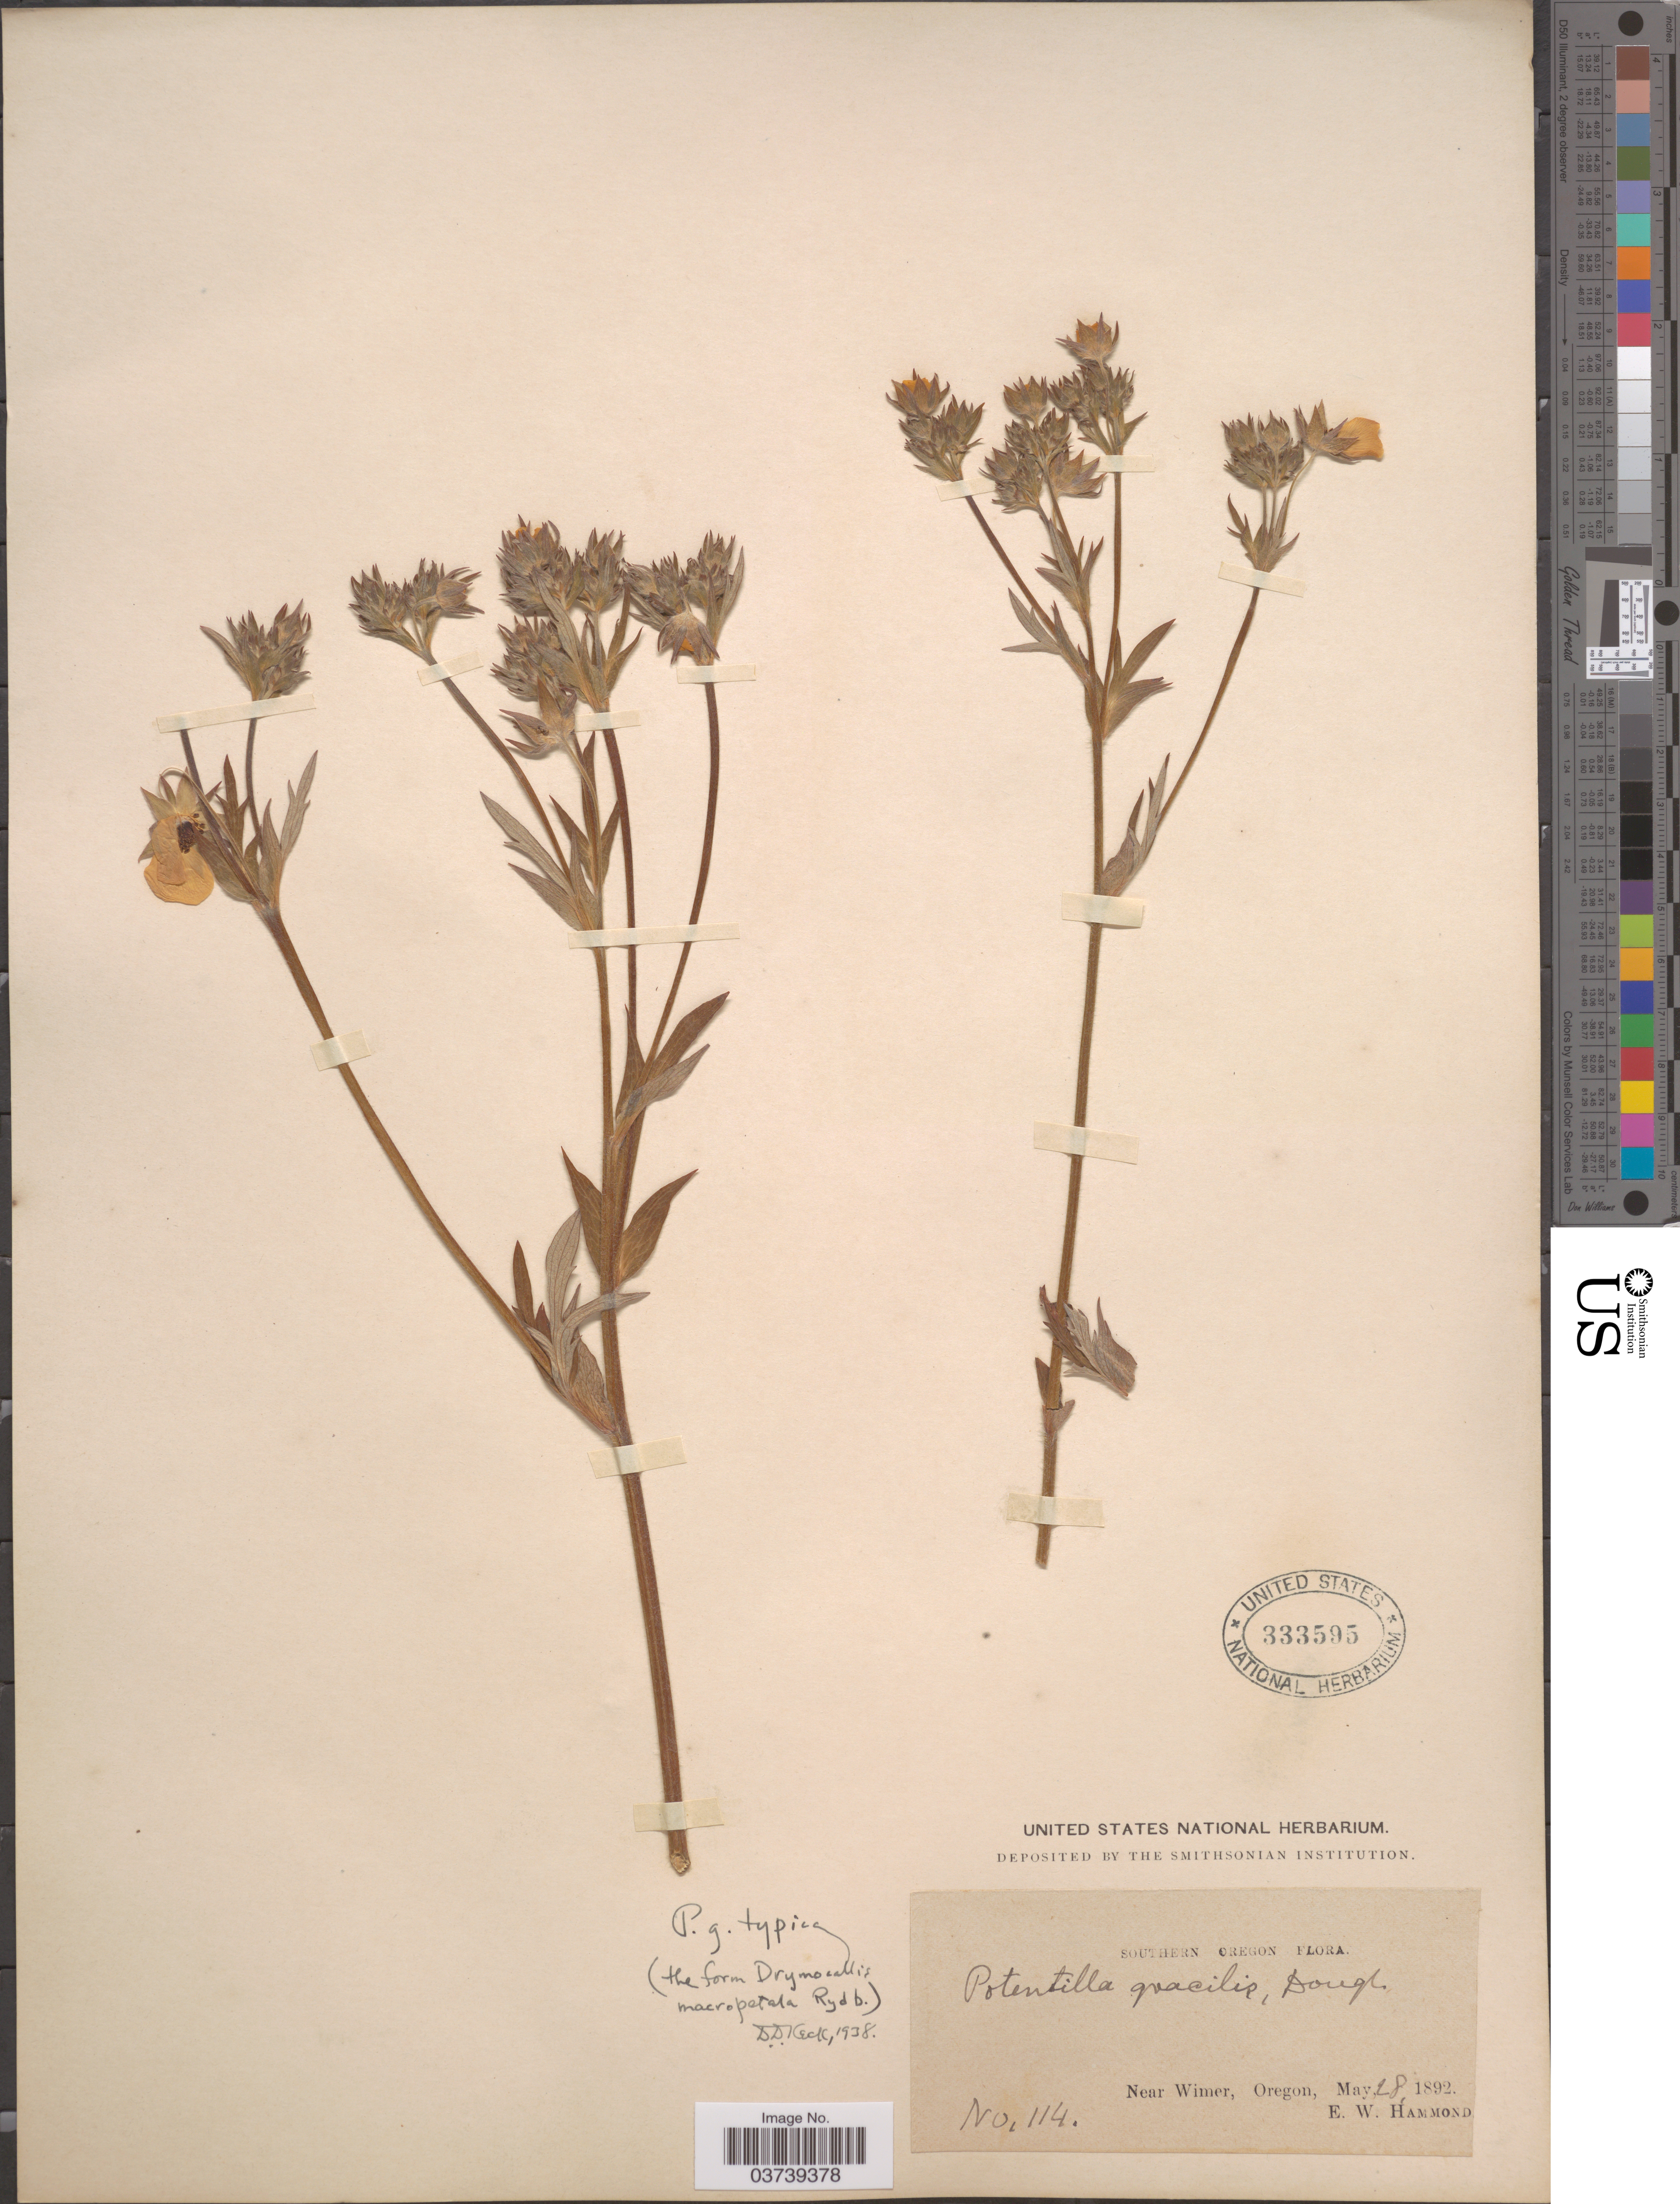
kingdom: Plantae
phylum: Tracheophyta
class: Magnoliopsida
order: Rosales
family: Rosaceae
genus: Potentilla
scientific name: Potentilla gracilis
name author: Douglas ex Hook.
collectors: E. Hammond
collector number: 114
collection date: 1892-05-28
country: United States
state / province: Oregon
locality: Southern Oregon. Near Wimer.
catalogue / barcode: US 333595